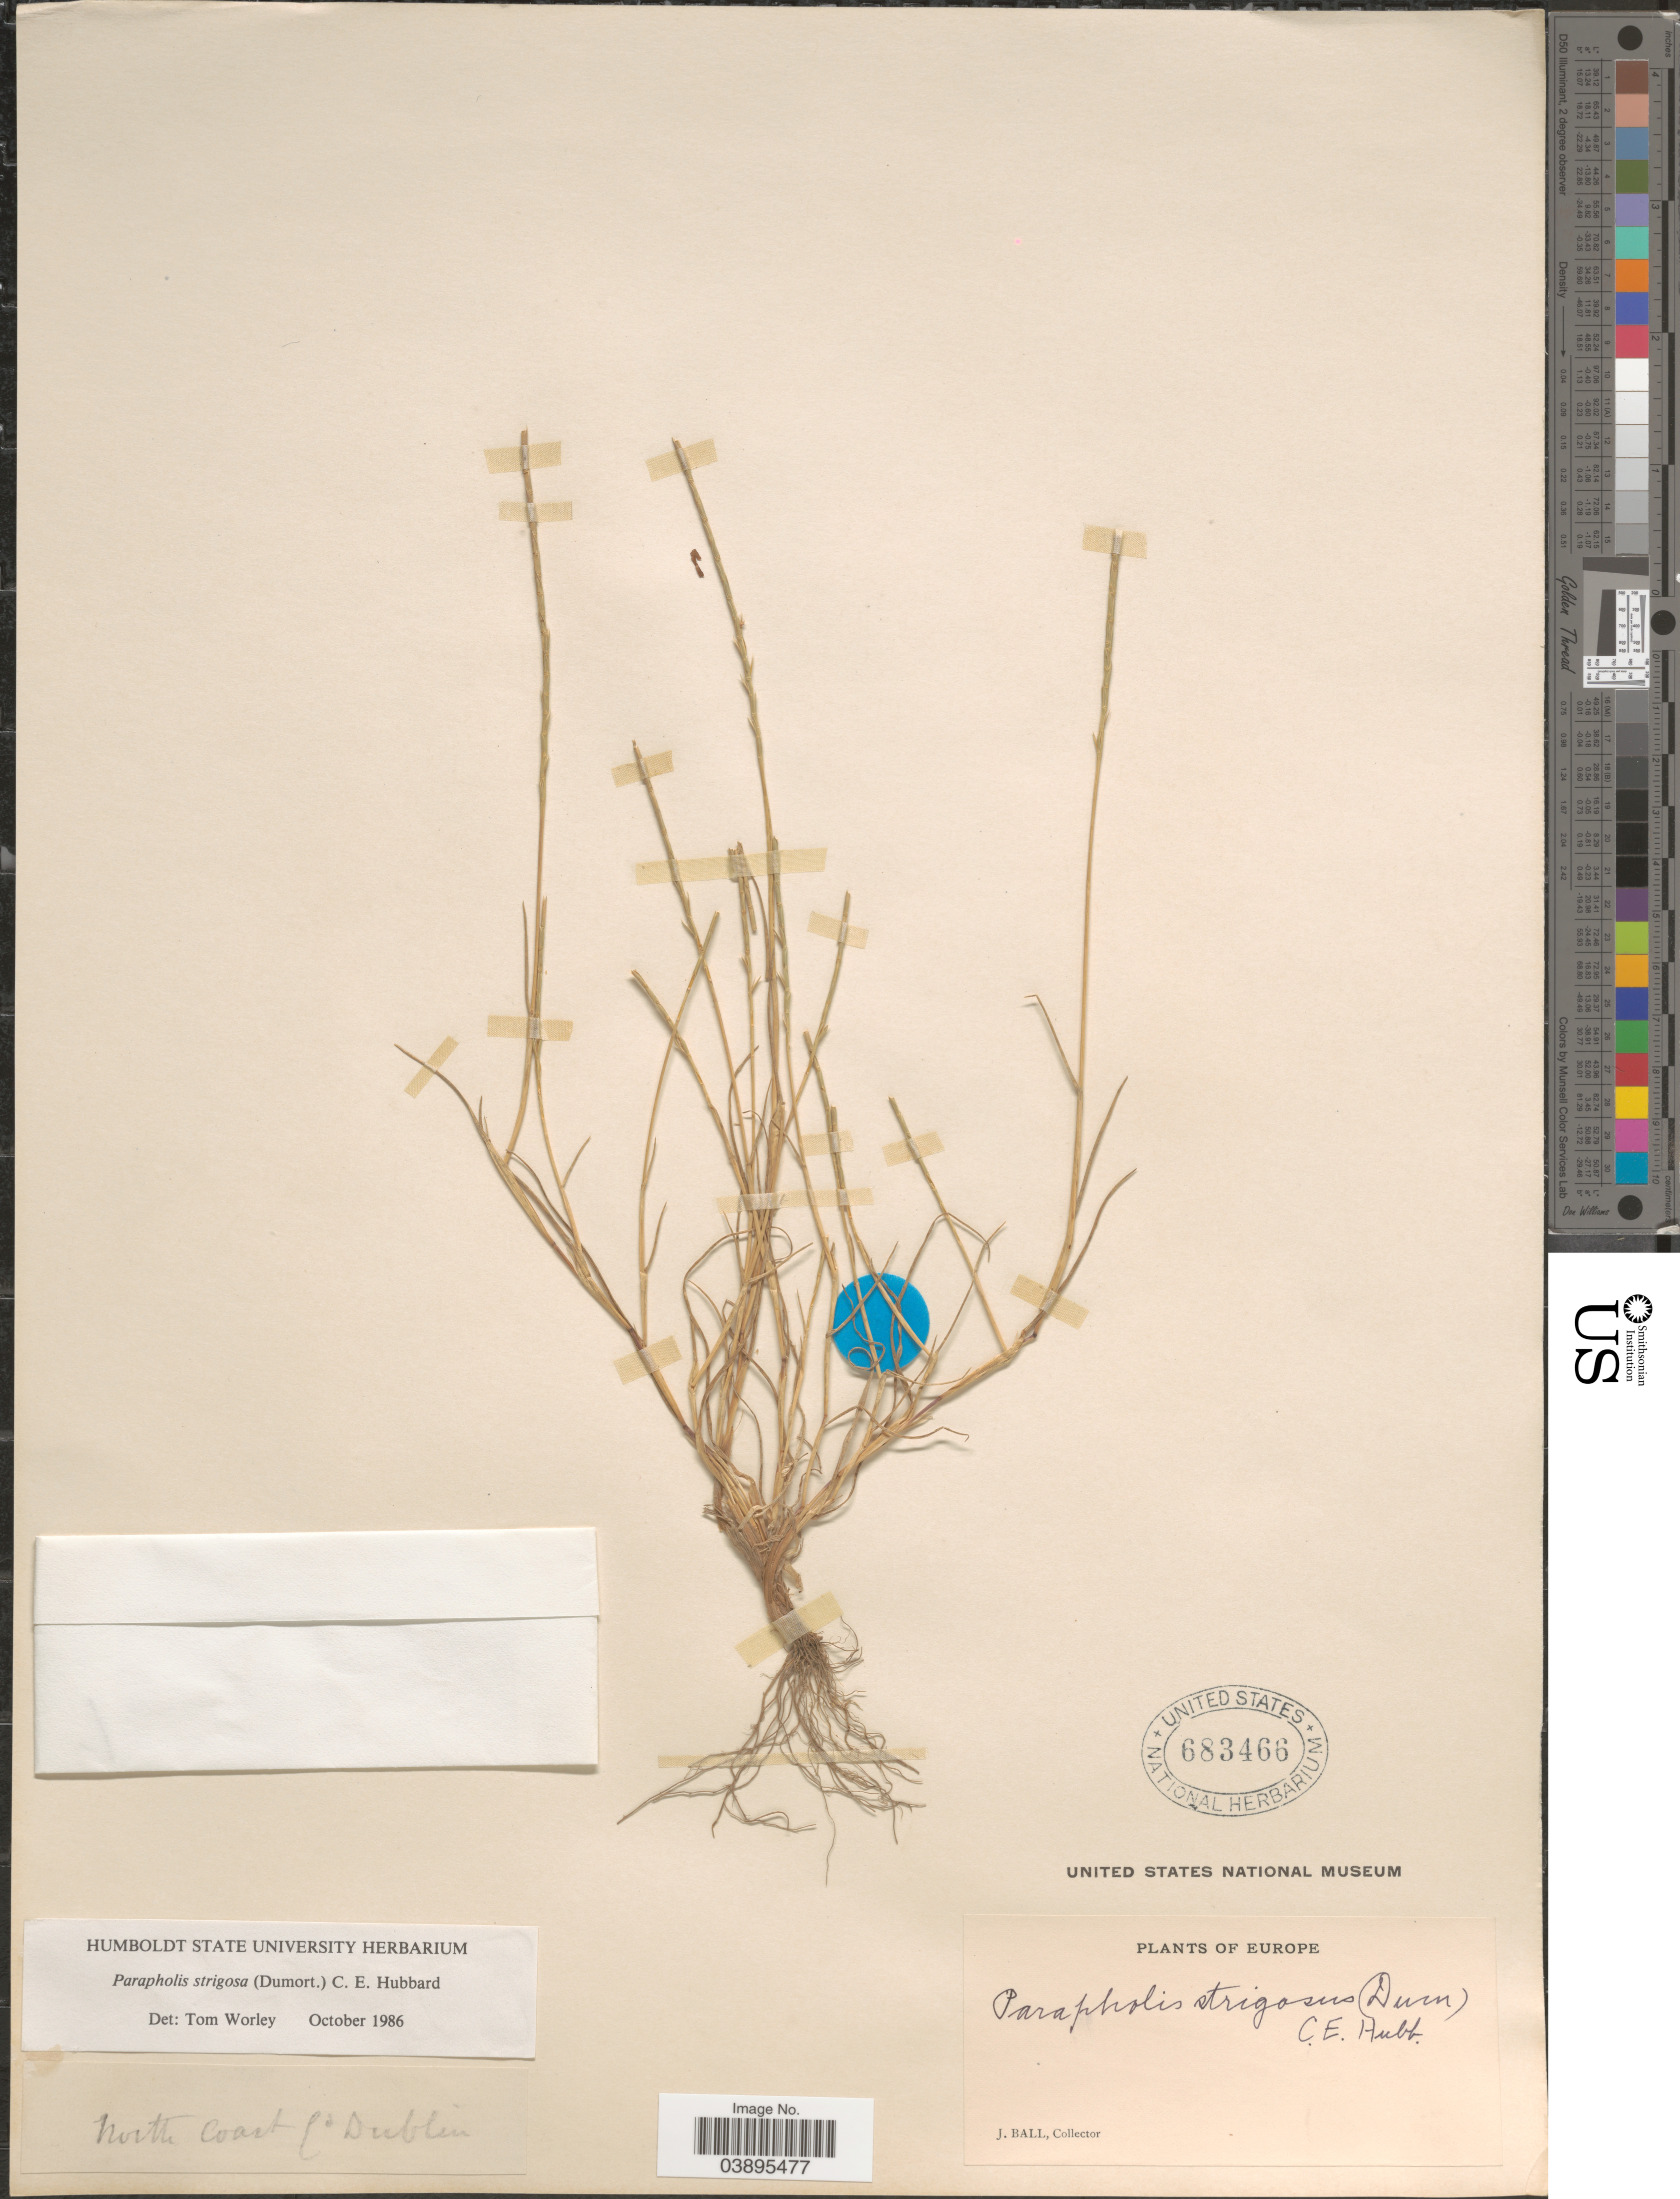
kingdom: Plantae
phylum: Tracheophyta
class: Liliopsida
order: Poales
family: Poaceae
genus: Parapholis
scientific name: Parapholis strigosa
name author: (Dumort.) C.E. Hubb.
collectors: J. Ball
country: Ireland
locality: North Coast of Dublin. Europe.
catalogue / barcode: US 683466